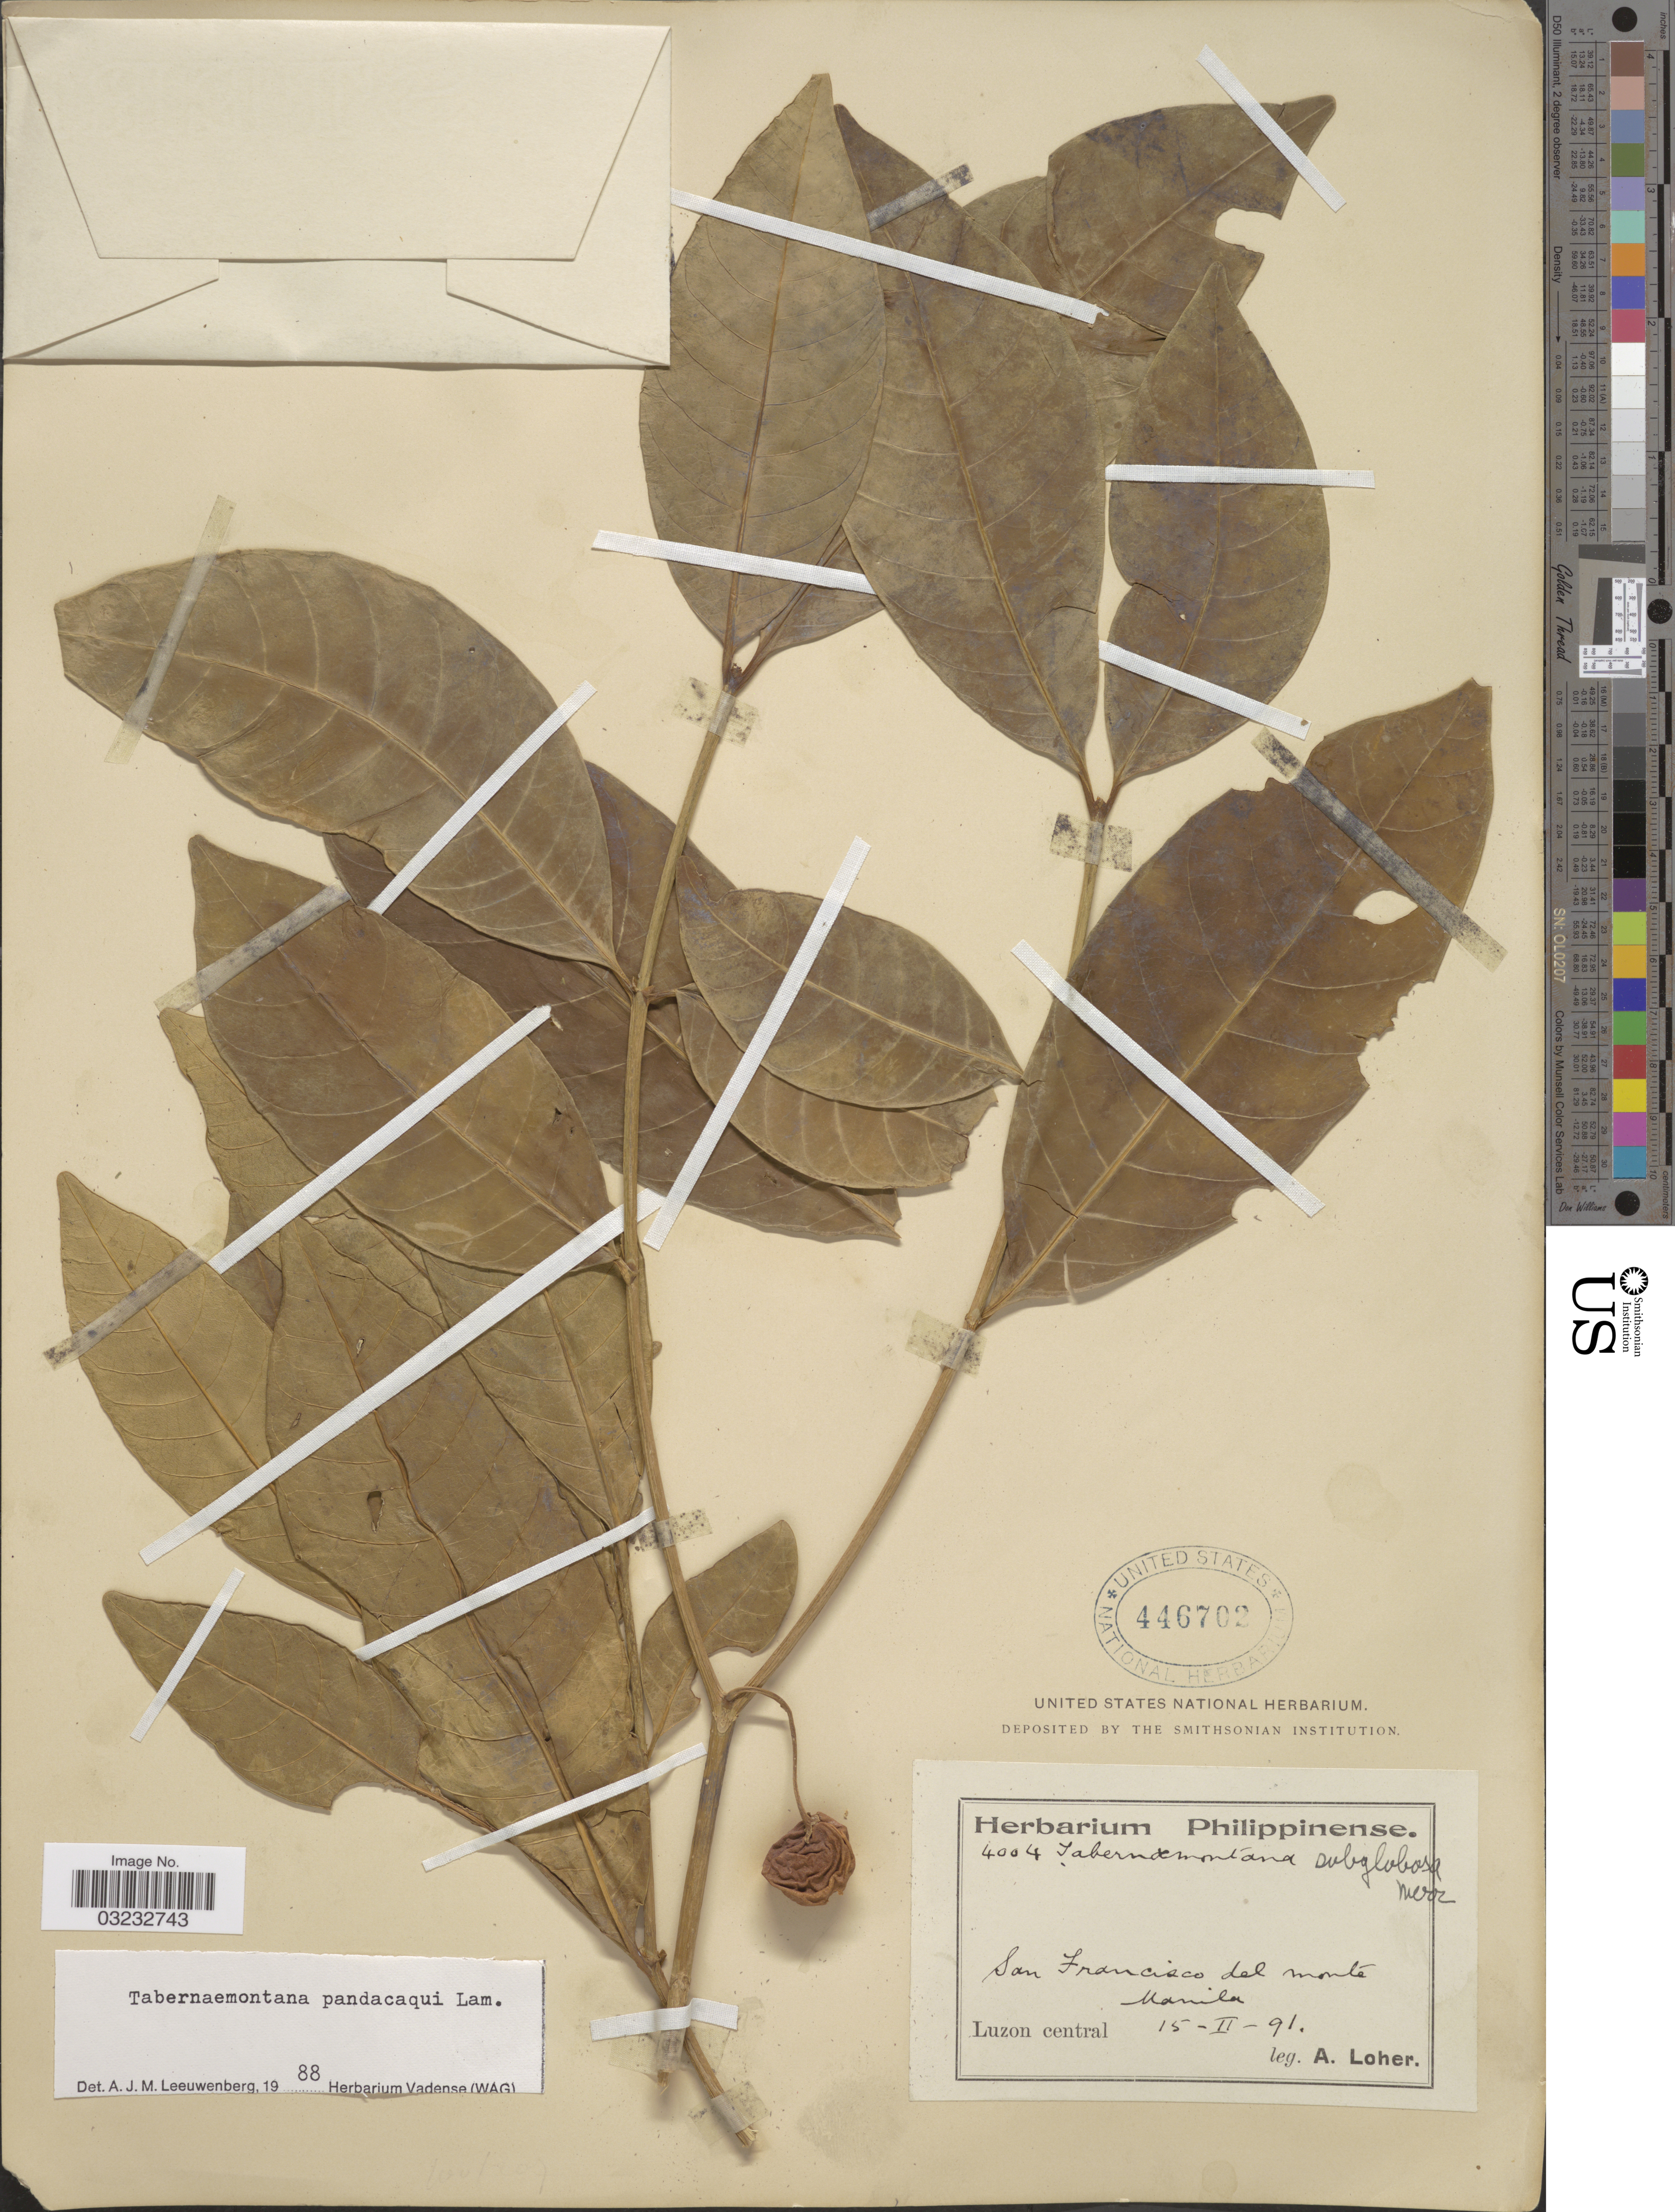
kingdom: Plantae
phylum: Tracheophyta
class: Magnoliopsida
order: Gentianales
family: Apocynaceae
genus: Tabernaemontana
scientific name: Tabernaemontana pandacaqui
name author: Poir.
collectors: A. Loher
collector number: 4004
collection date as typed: Transcribed d/m/y: 15/2/91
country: Philippines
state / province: Central Luzon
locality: San Francisco del monte. Manila. Luzon central.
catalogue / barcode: US 446702